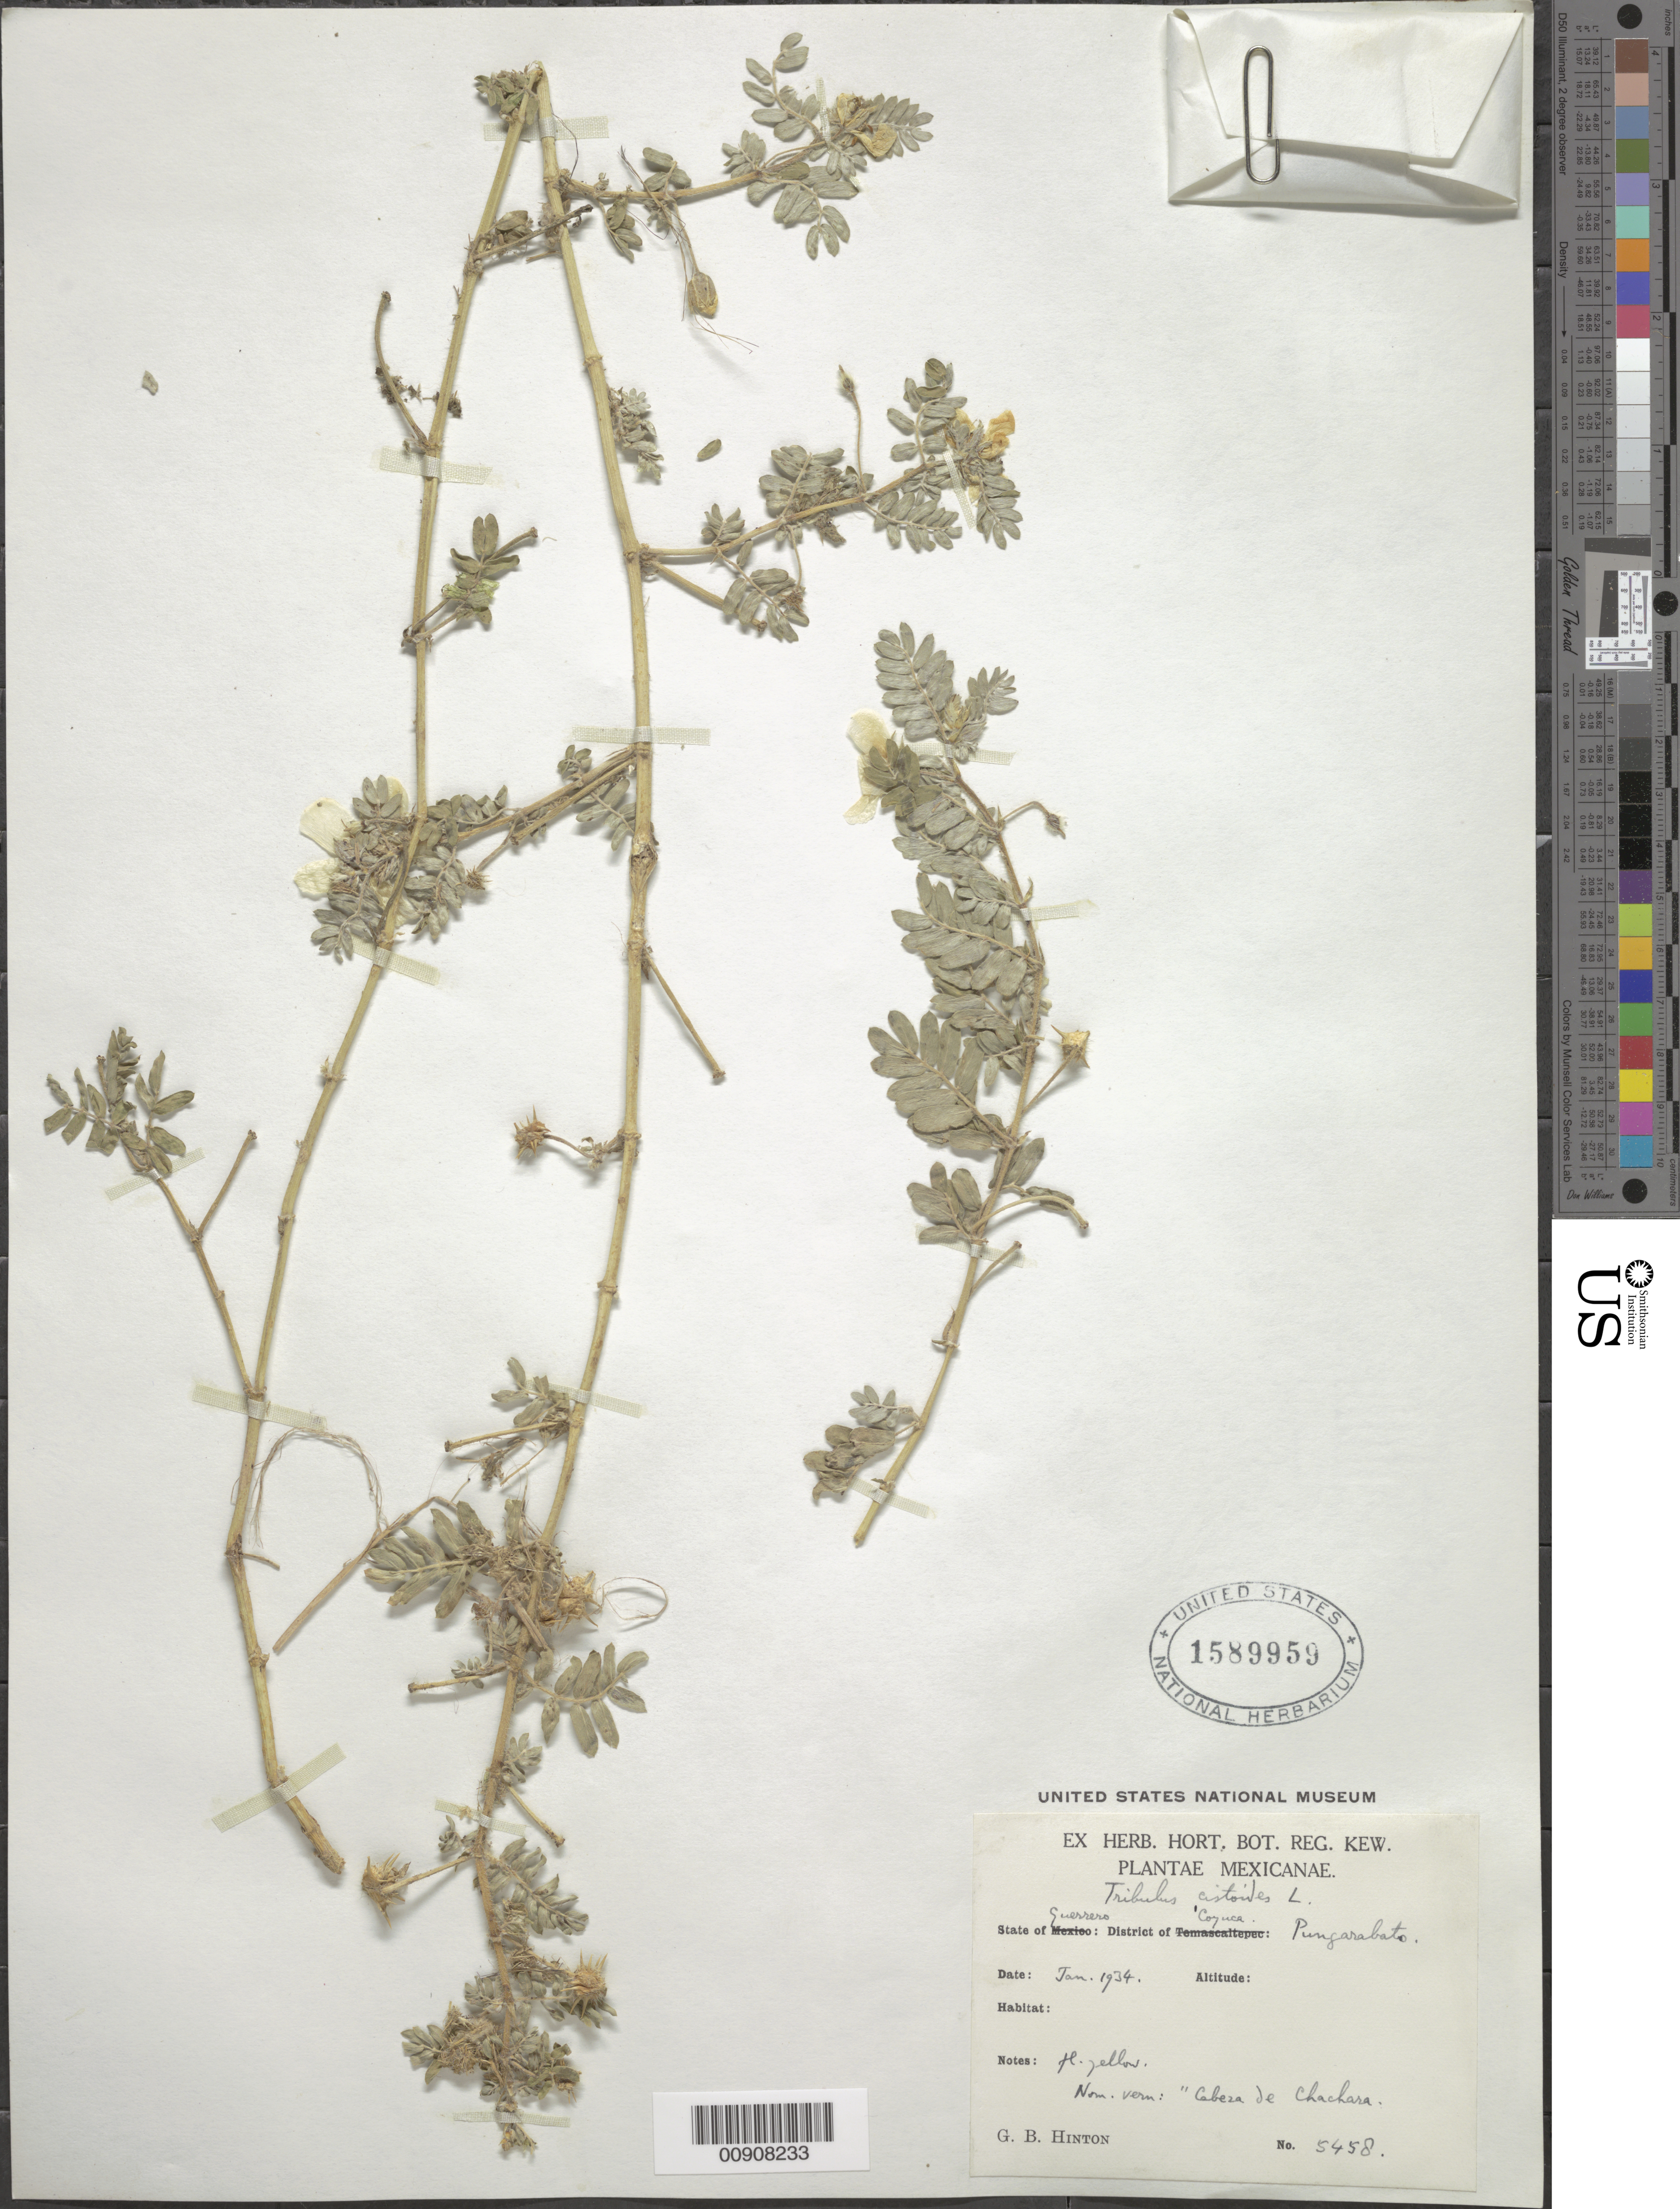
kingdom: Plantae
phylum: Tracheophyta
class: Magnoliopsida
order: Zygophyllales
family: Zygophyllaceae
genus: Tribulus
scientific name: Tribulus cistoides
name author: L.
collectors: G. B. Hinton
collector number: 5458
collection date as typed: Jan 1934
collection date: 1934-01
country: Mexico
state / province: Guerrero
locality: State of Guerrero: District of Coyuca: Pungarabato.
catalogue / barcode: US 1589959